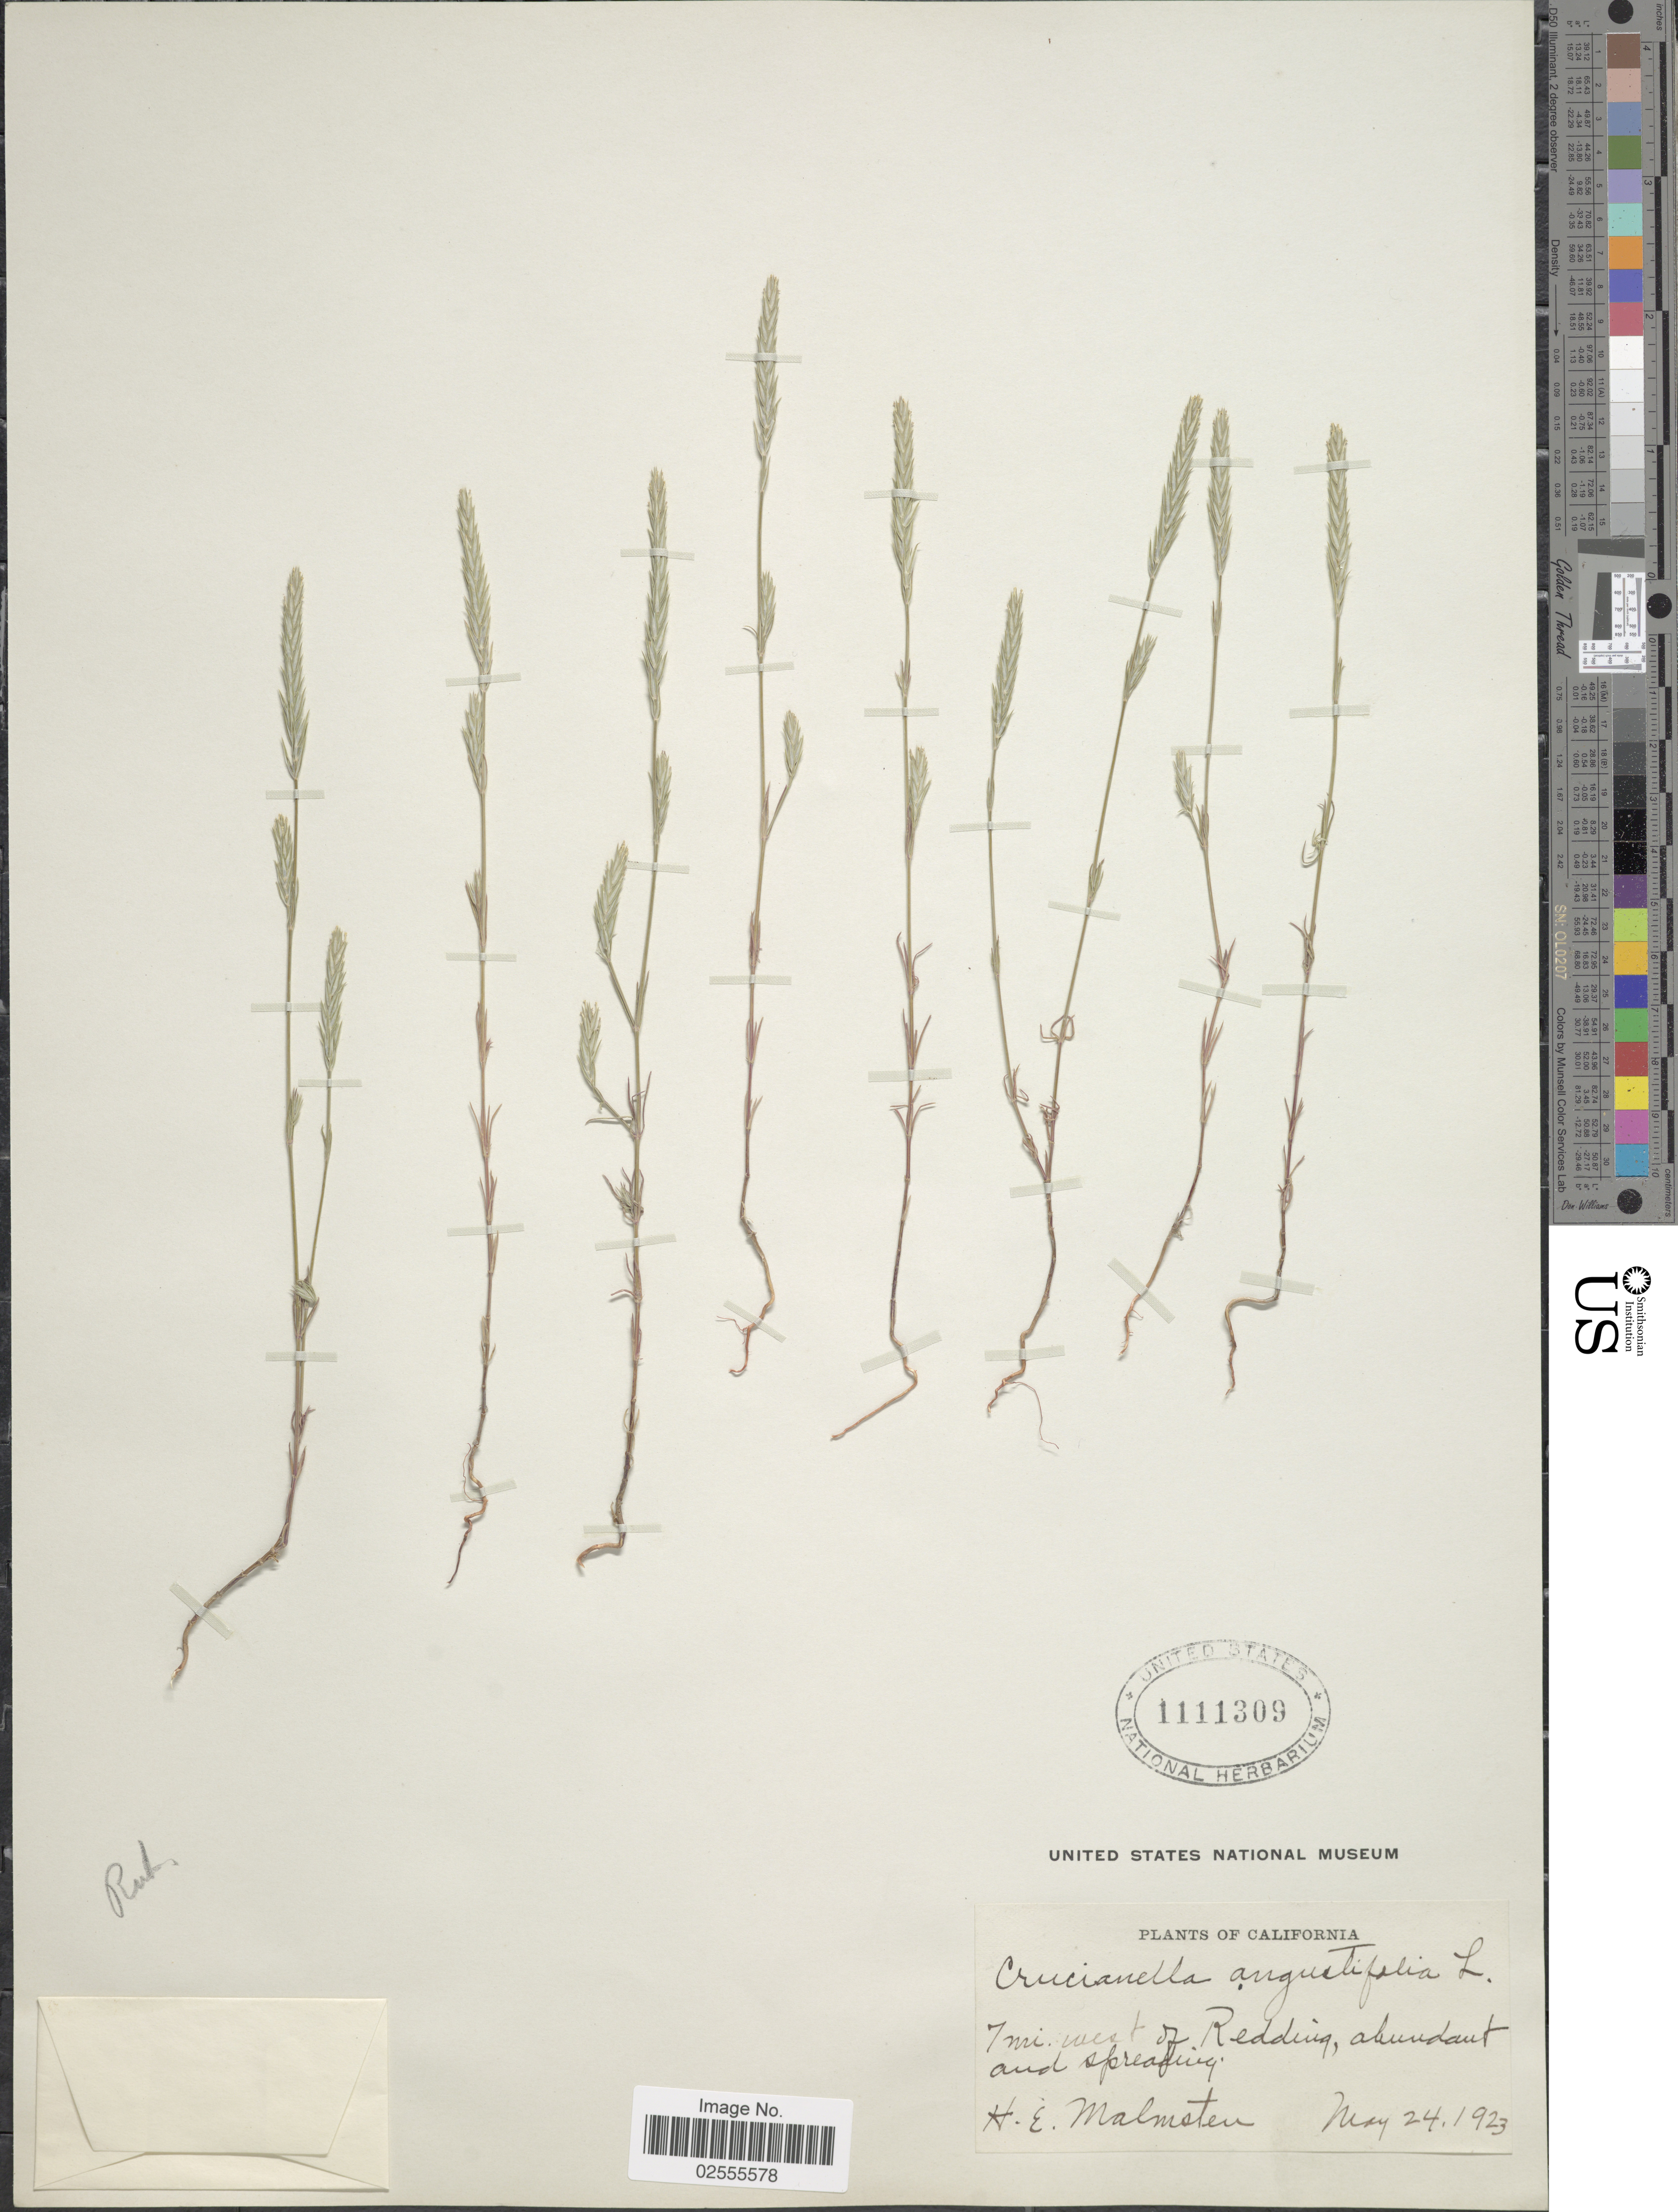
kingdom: Plantae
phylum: Tracheophyta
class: Magnoliopsida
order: Gentianales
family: Rubiaceae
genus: Crucianella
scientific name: Crucianella angustifolia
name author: L.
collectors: H. Malmsten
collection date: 1923-05-24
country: United States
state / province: California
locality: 7 mi. west of Redding, abundant and spreading.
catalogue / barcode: US 1111309